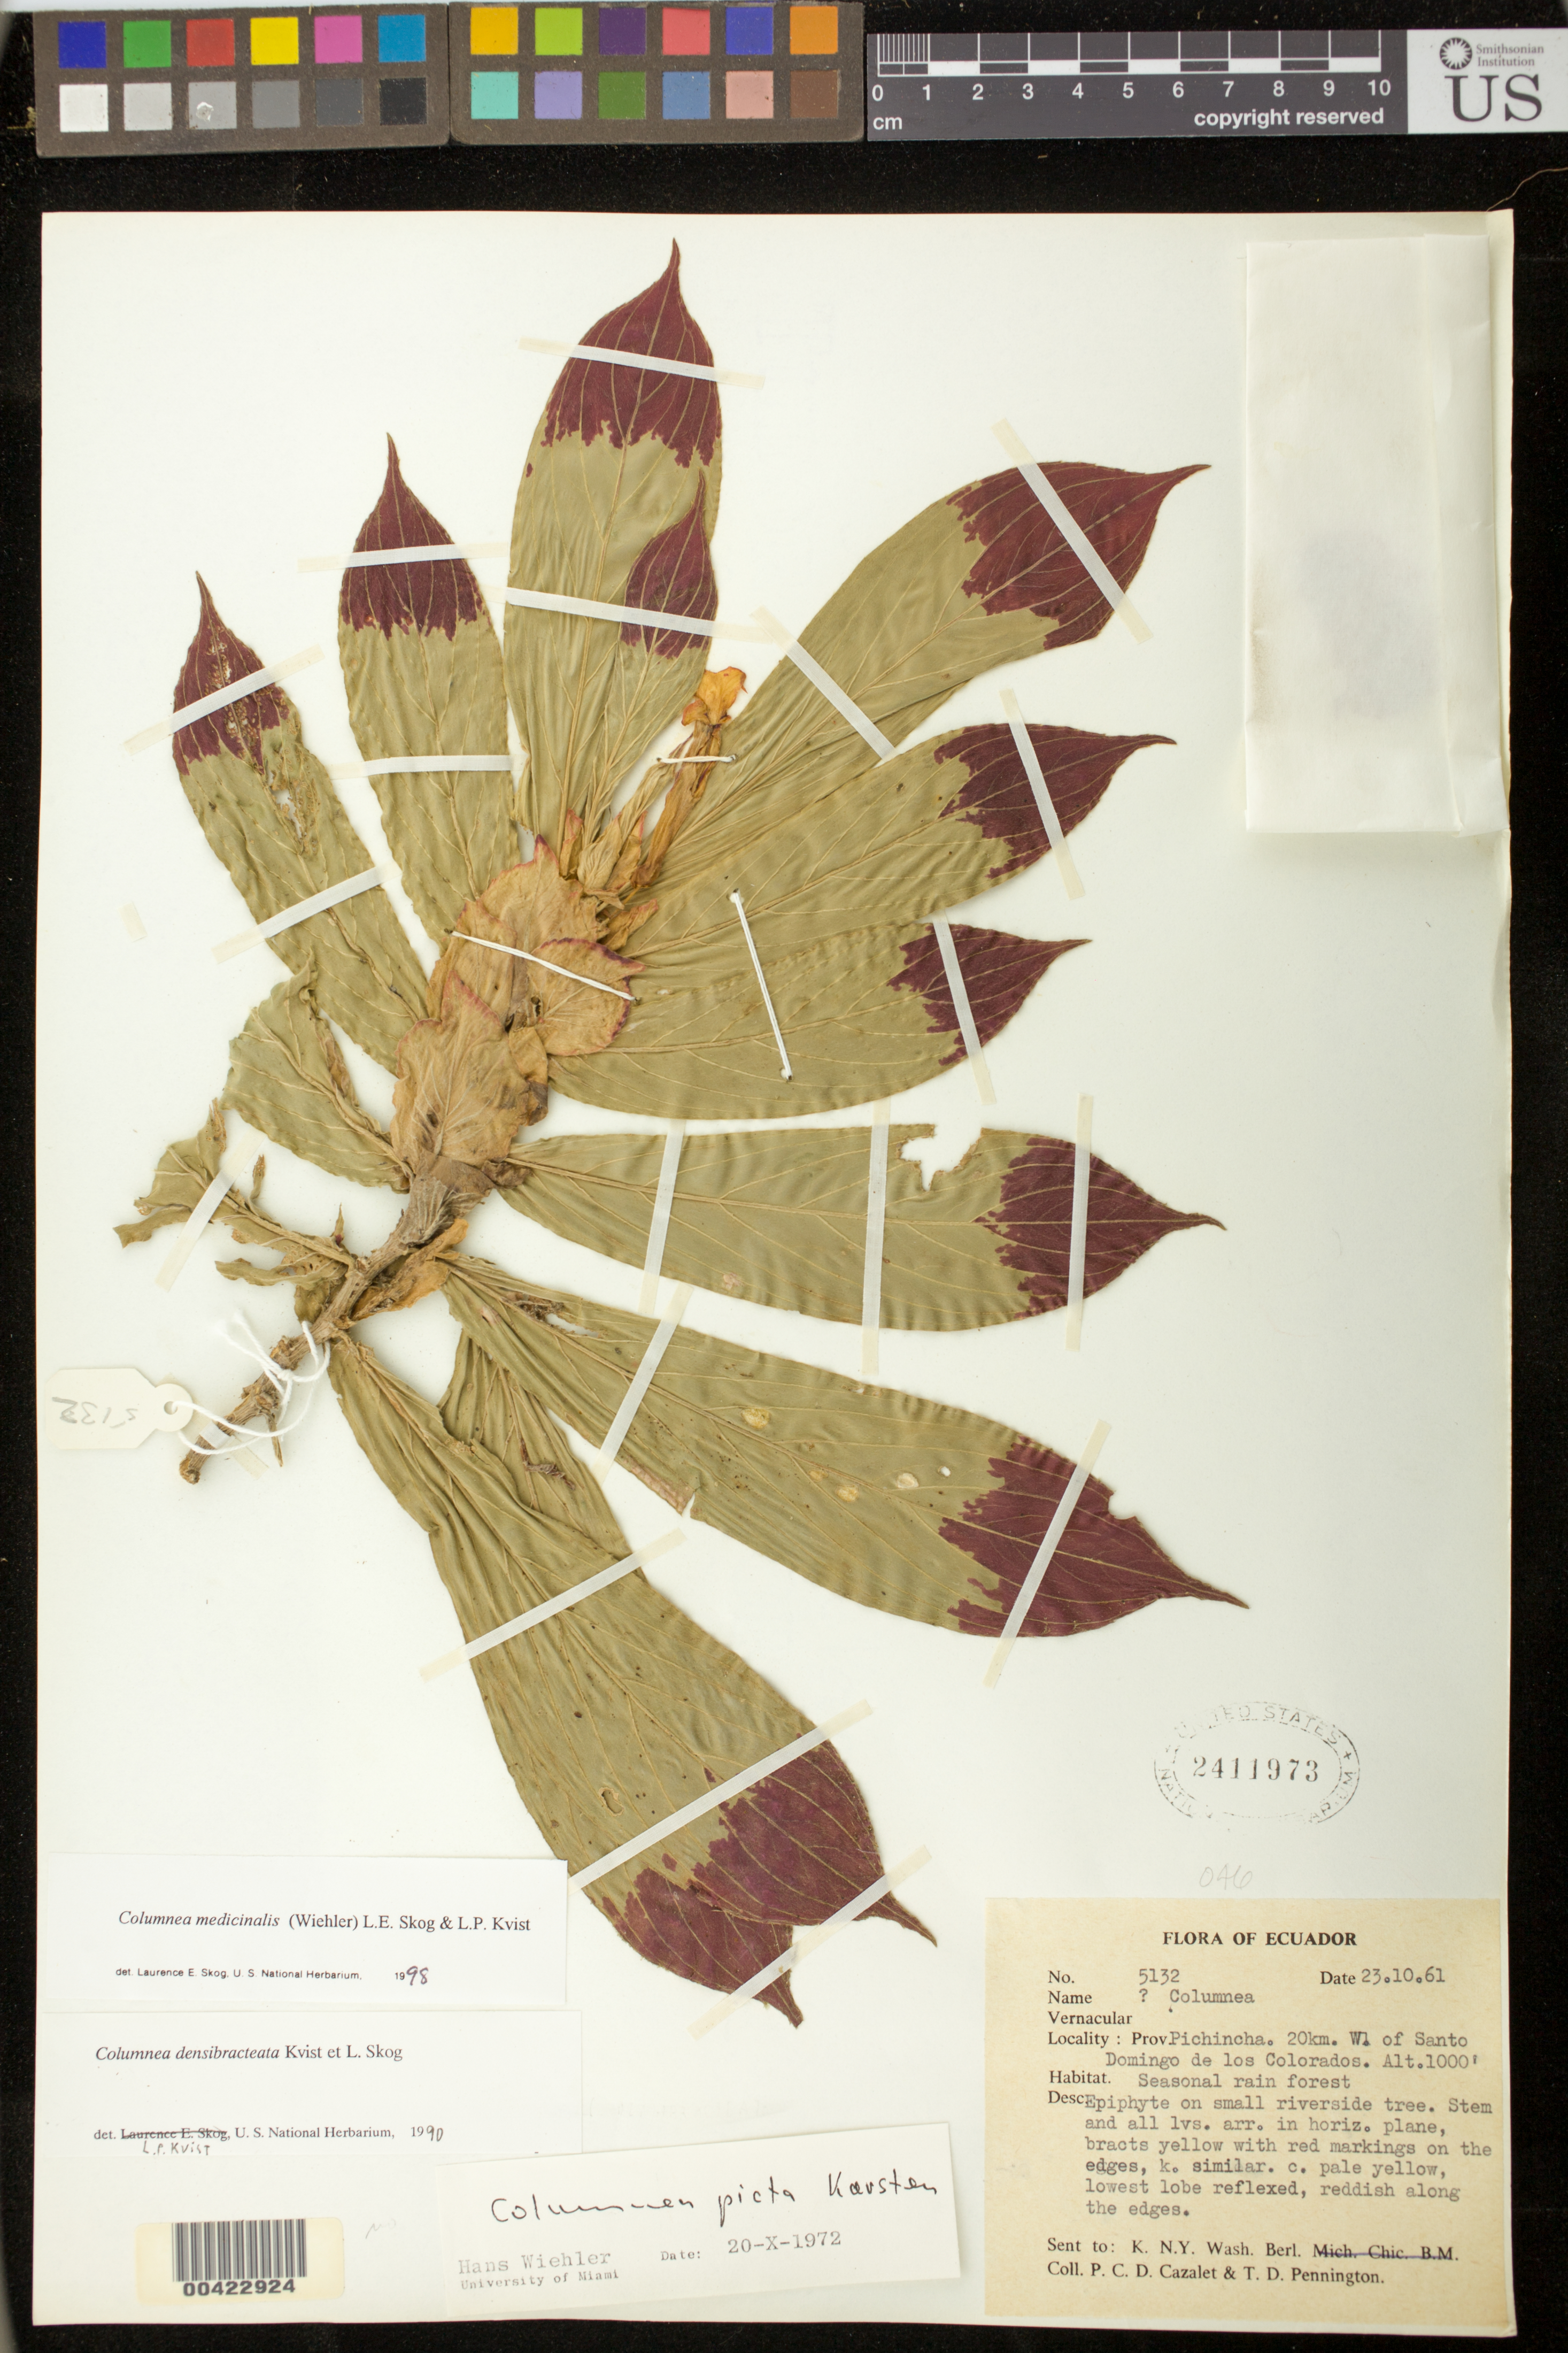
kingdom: Plantae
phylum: Tracheophyta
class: Magnoliopsida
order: Lamiales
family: Gesneriaceae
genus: Columnea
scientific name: Columnea medicinalis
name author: (Wiehler) L.E. Skog & L.P. Kvist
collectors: P. C. D. Cazalet & et al.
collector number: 5132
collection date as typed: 23 Oct 1961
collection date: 1961-10-23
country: Ecuador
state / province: Pichincha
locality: W of Santo Domingo de los Colorados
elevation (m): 305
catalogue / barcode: US 2411973